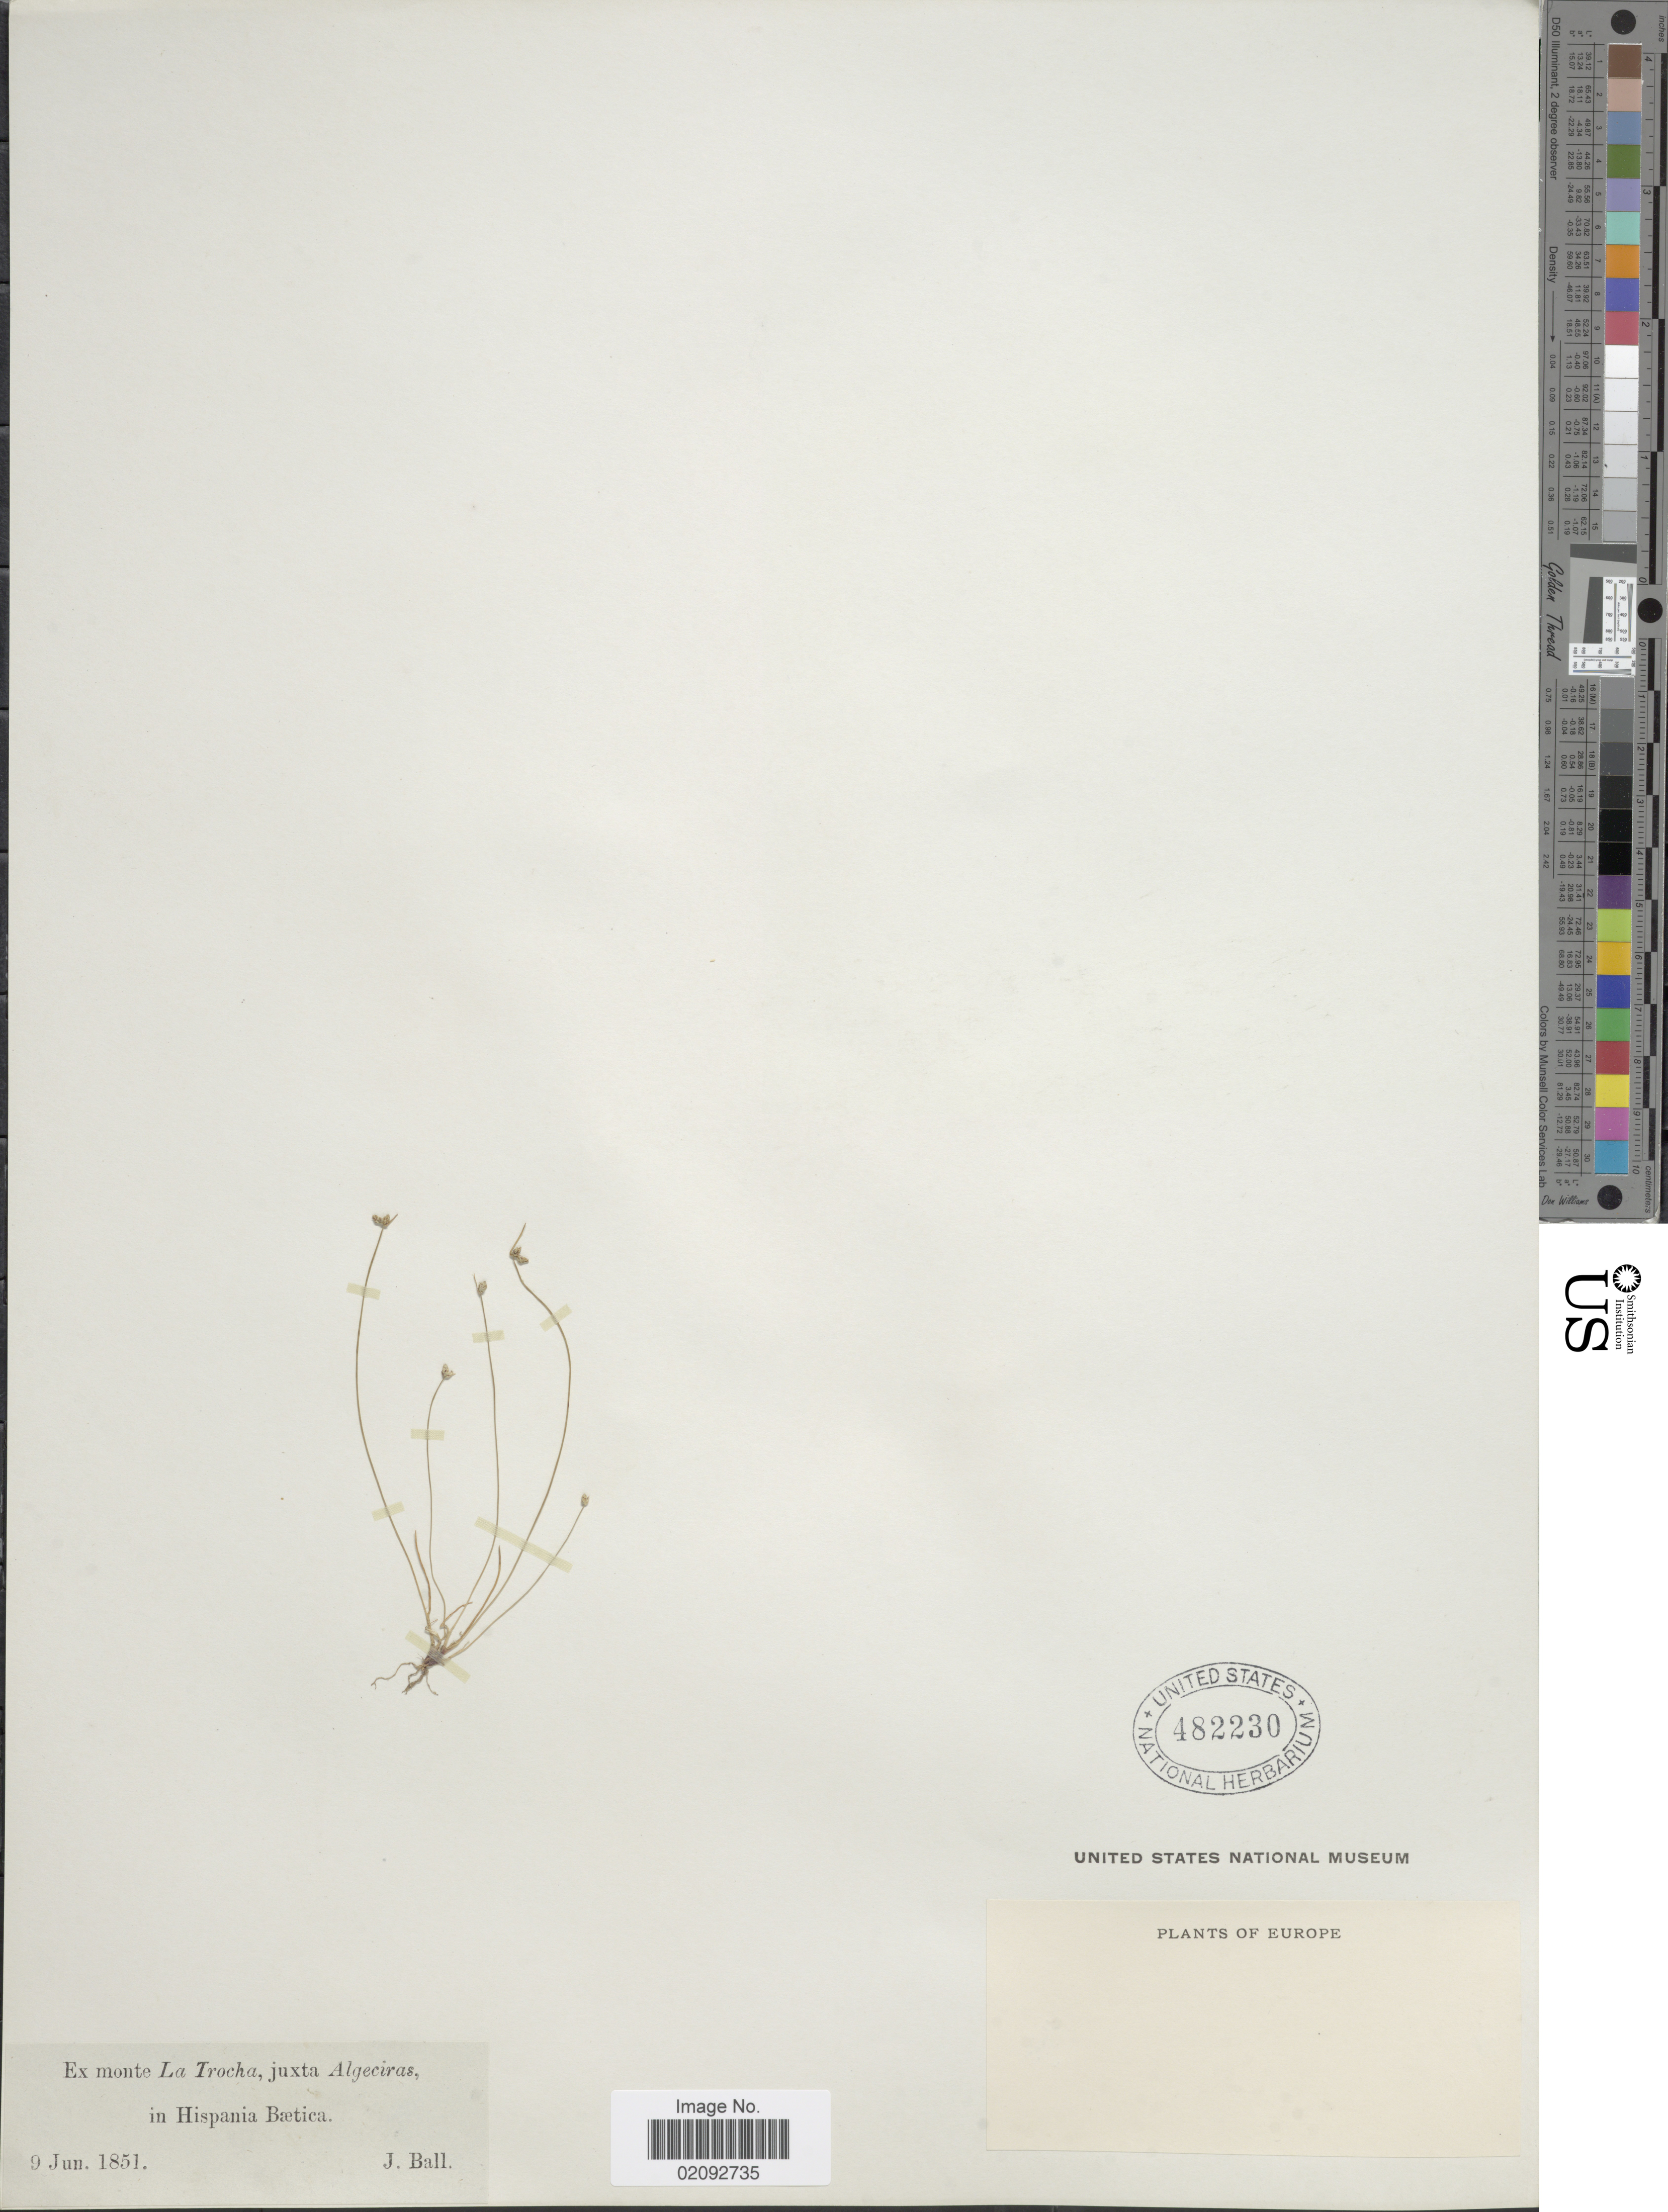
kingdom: Plantae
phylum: Tracheophyta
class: Liliopsida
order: Poales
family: Cyperaceae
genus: Isolepis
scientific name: Isolepis cernua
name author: (Vahl) Roem. & Schult.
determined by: Strong, Mark T., (BOT), Smithsonian Institution - National Museum of Natural History (UNITED STATES)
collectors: J. Ball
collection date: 1851-06-09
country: Spain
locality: La Trocha, juxta Algericas in Hispania Baetica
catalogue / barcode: US 482230